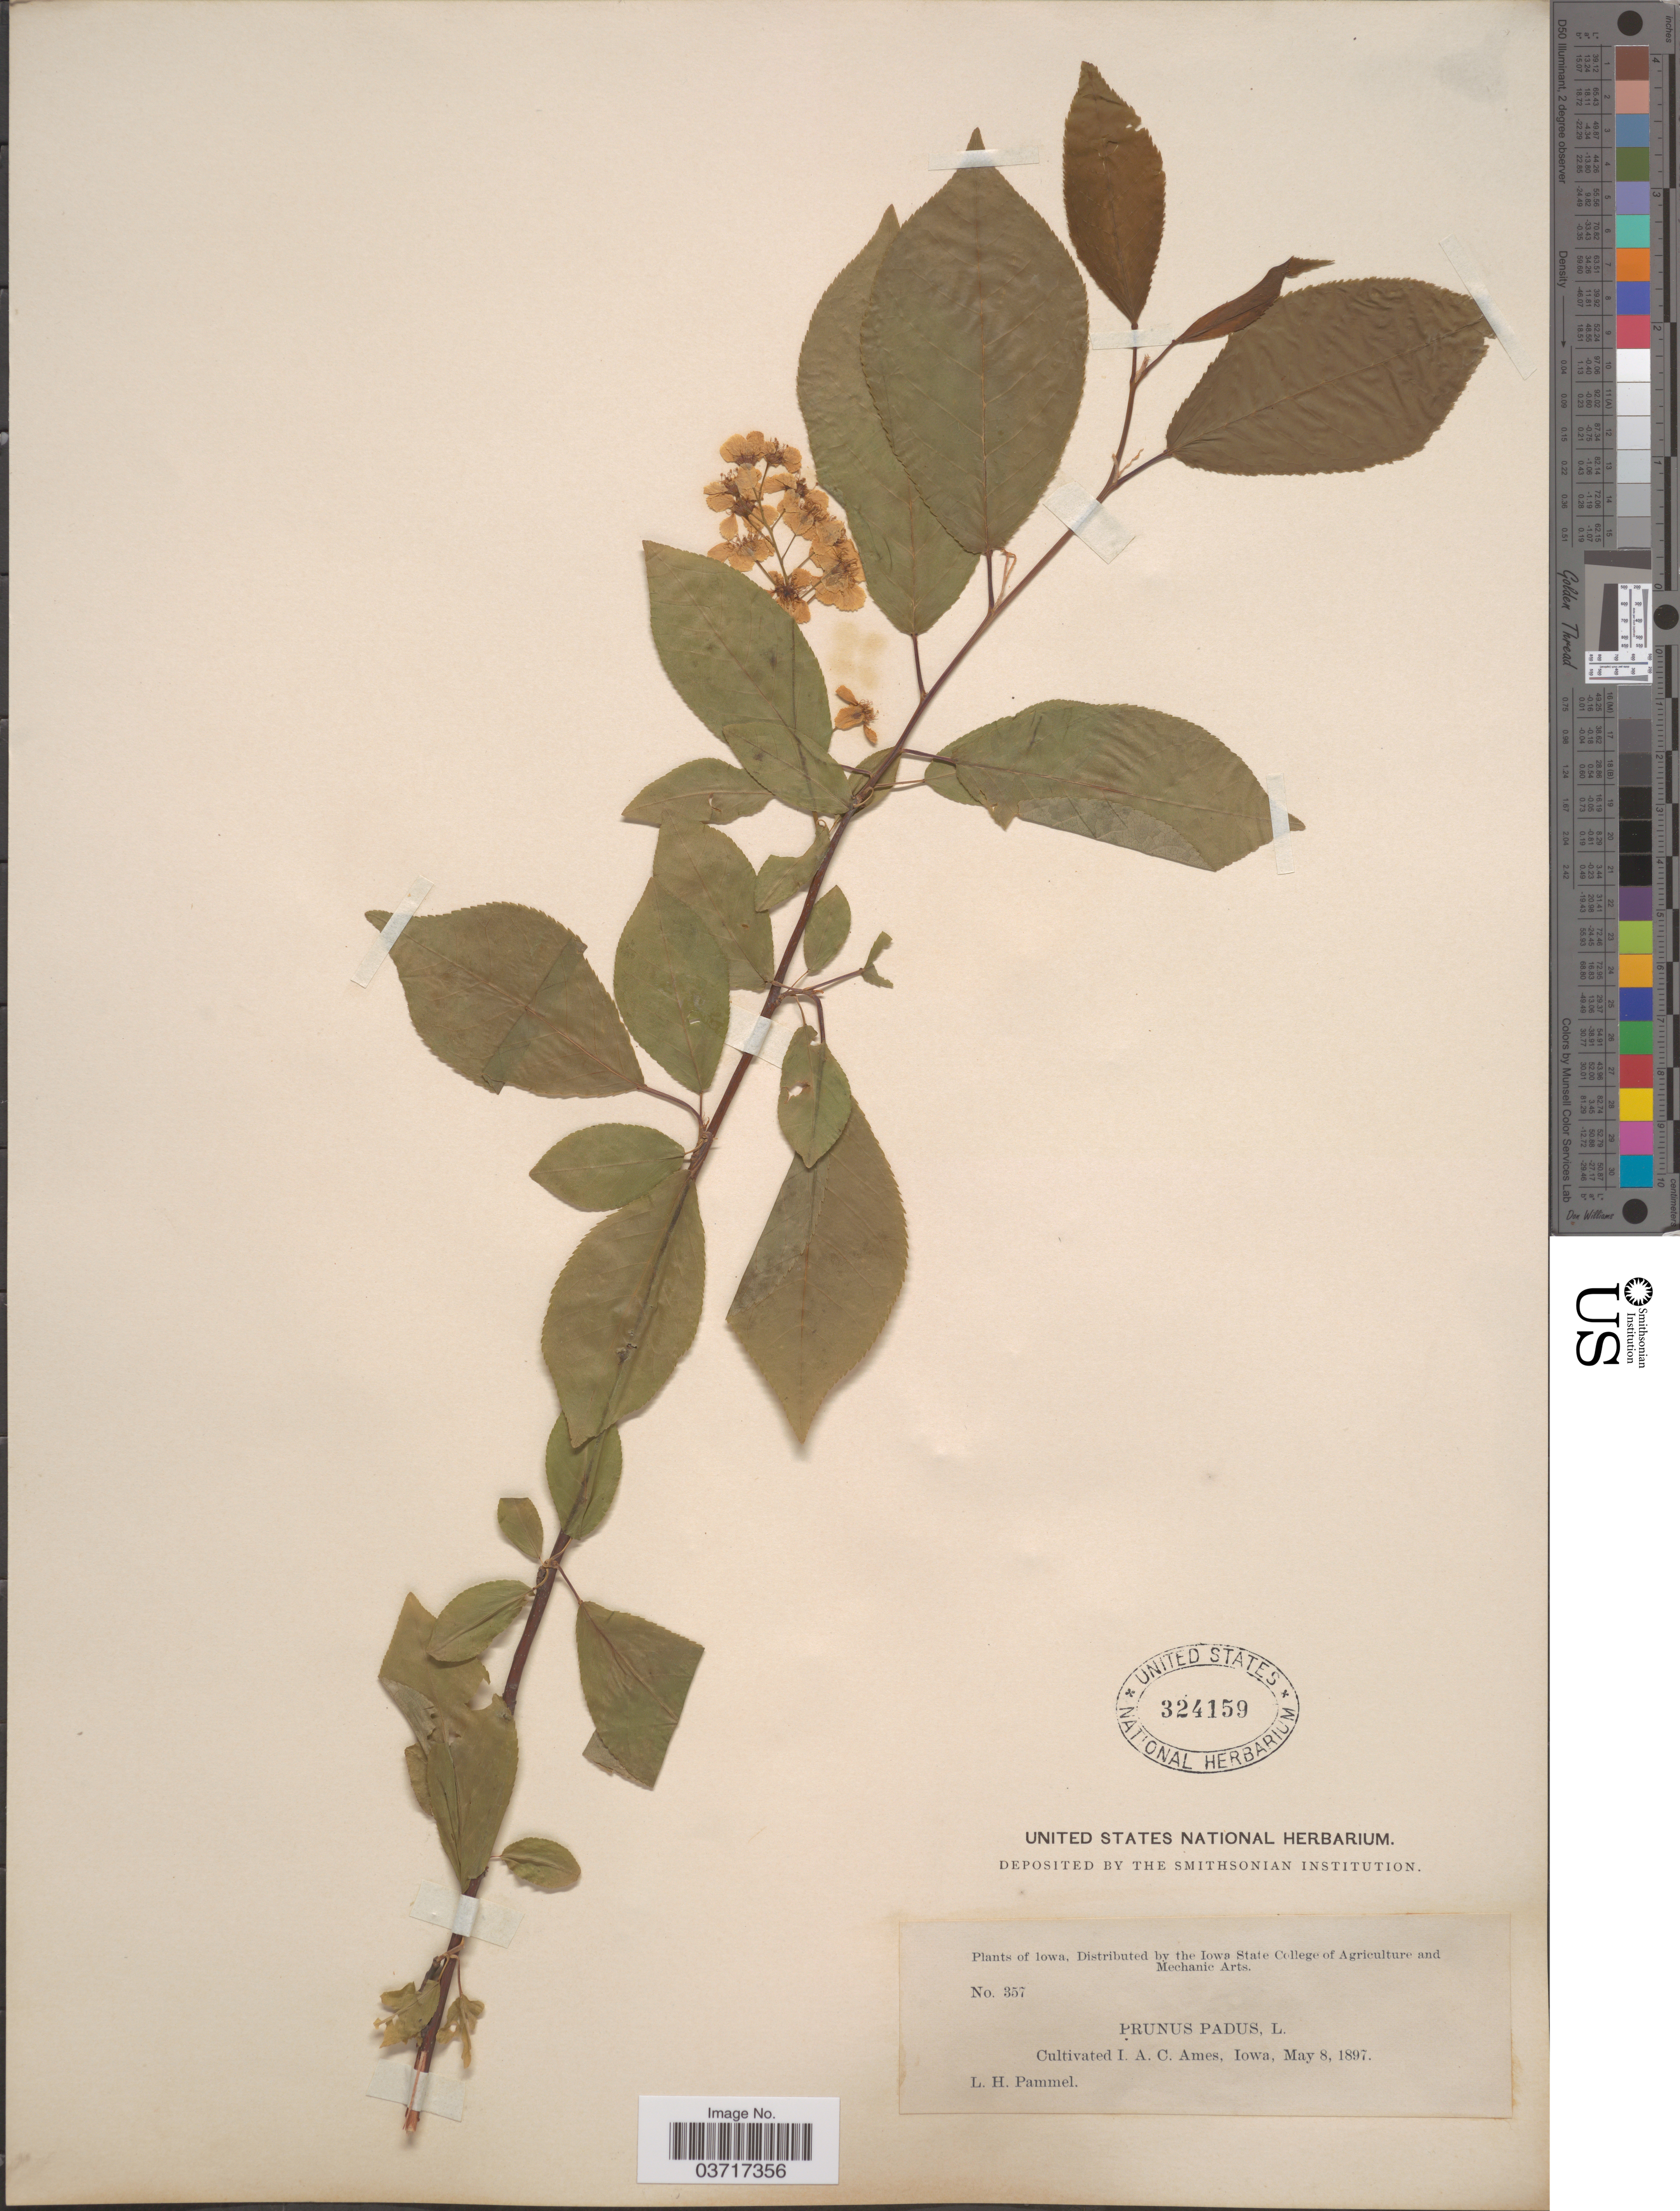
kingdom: Plantae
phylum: Tracheophyta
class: Magnoliopsida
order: Rosales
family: Rosaceae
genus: Prunus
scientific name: Prunus padus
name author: L.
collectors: L. Pammel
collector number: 357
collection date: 1897-05-08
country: United States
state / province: Iowa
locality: I. A. C. Ames.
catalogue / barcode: US 324159